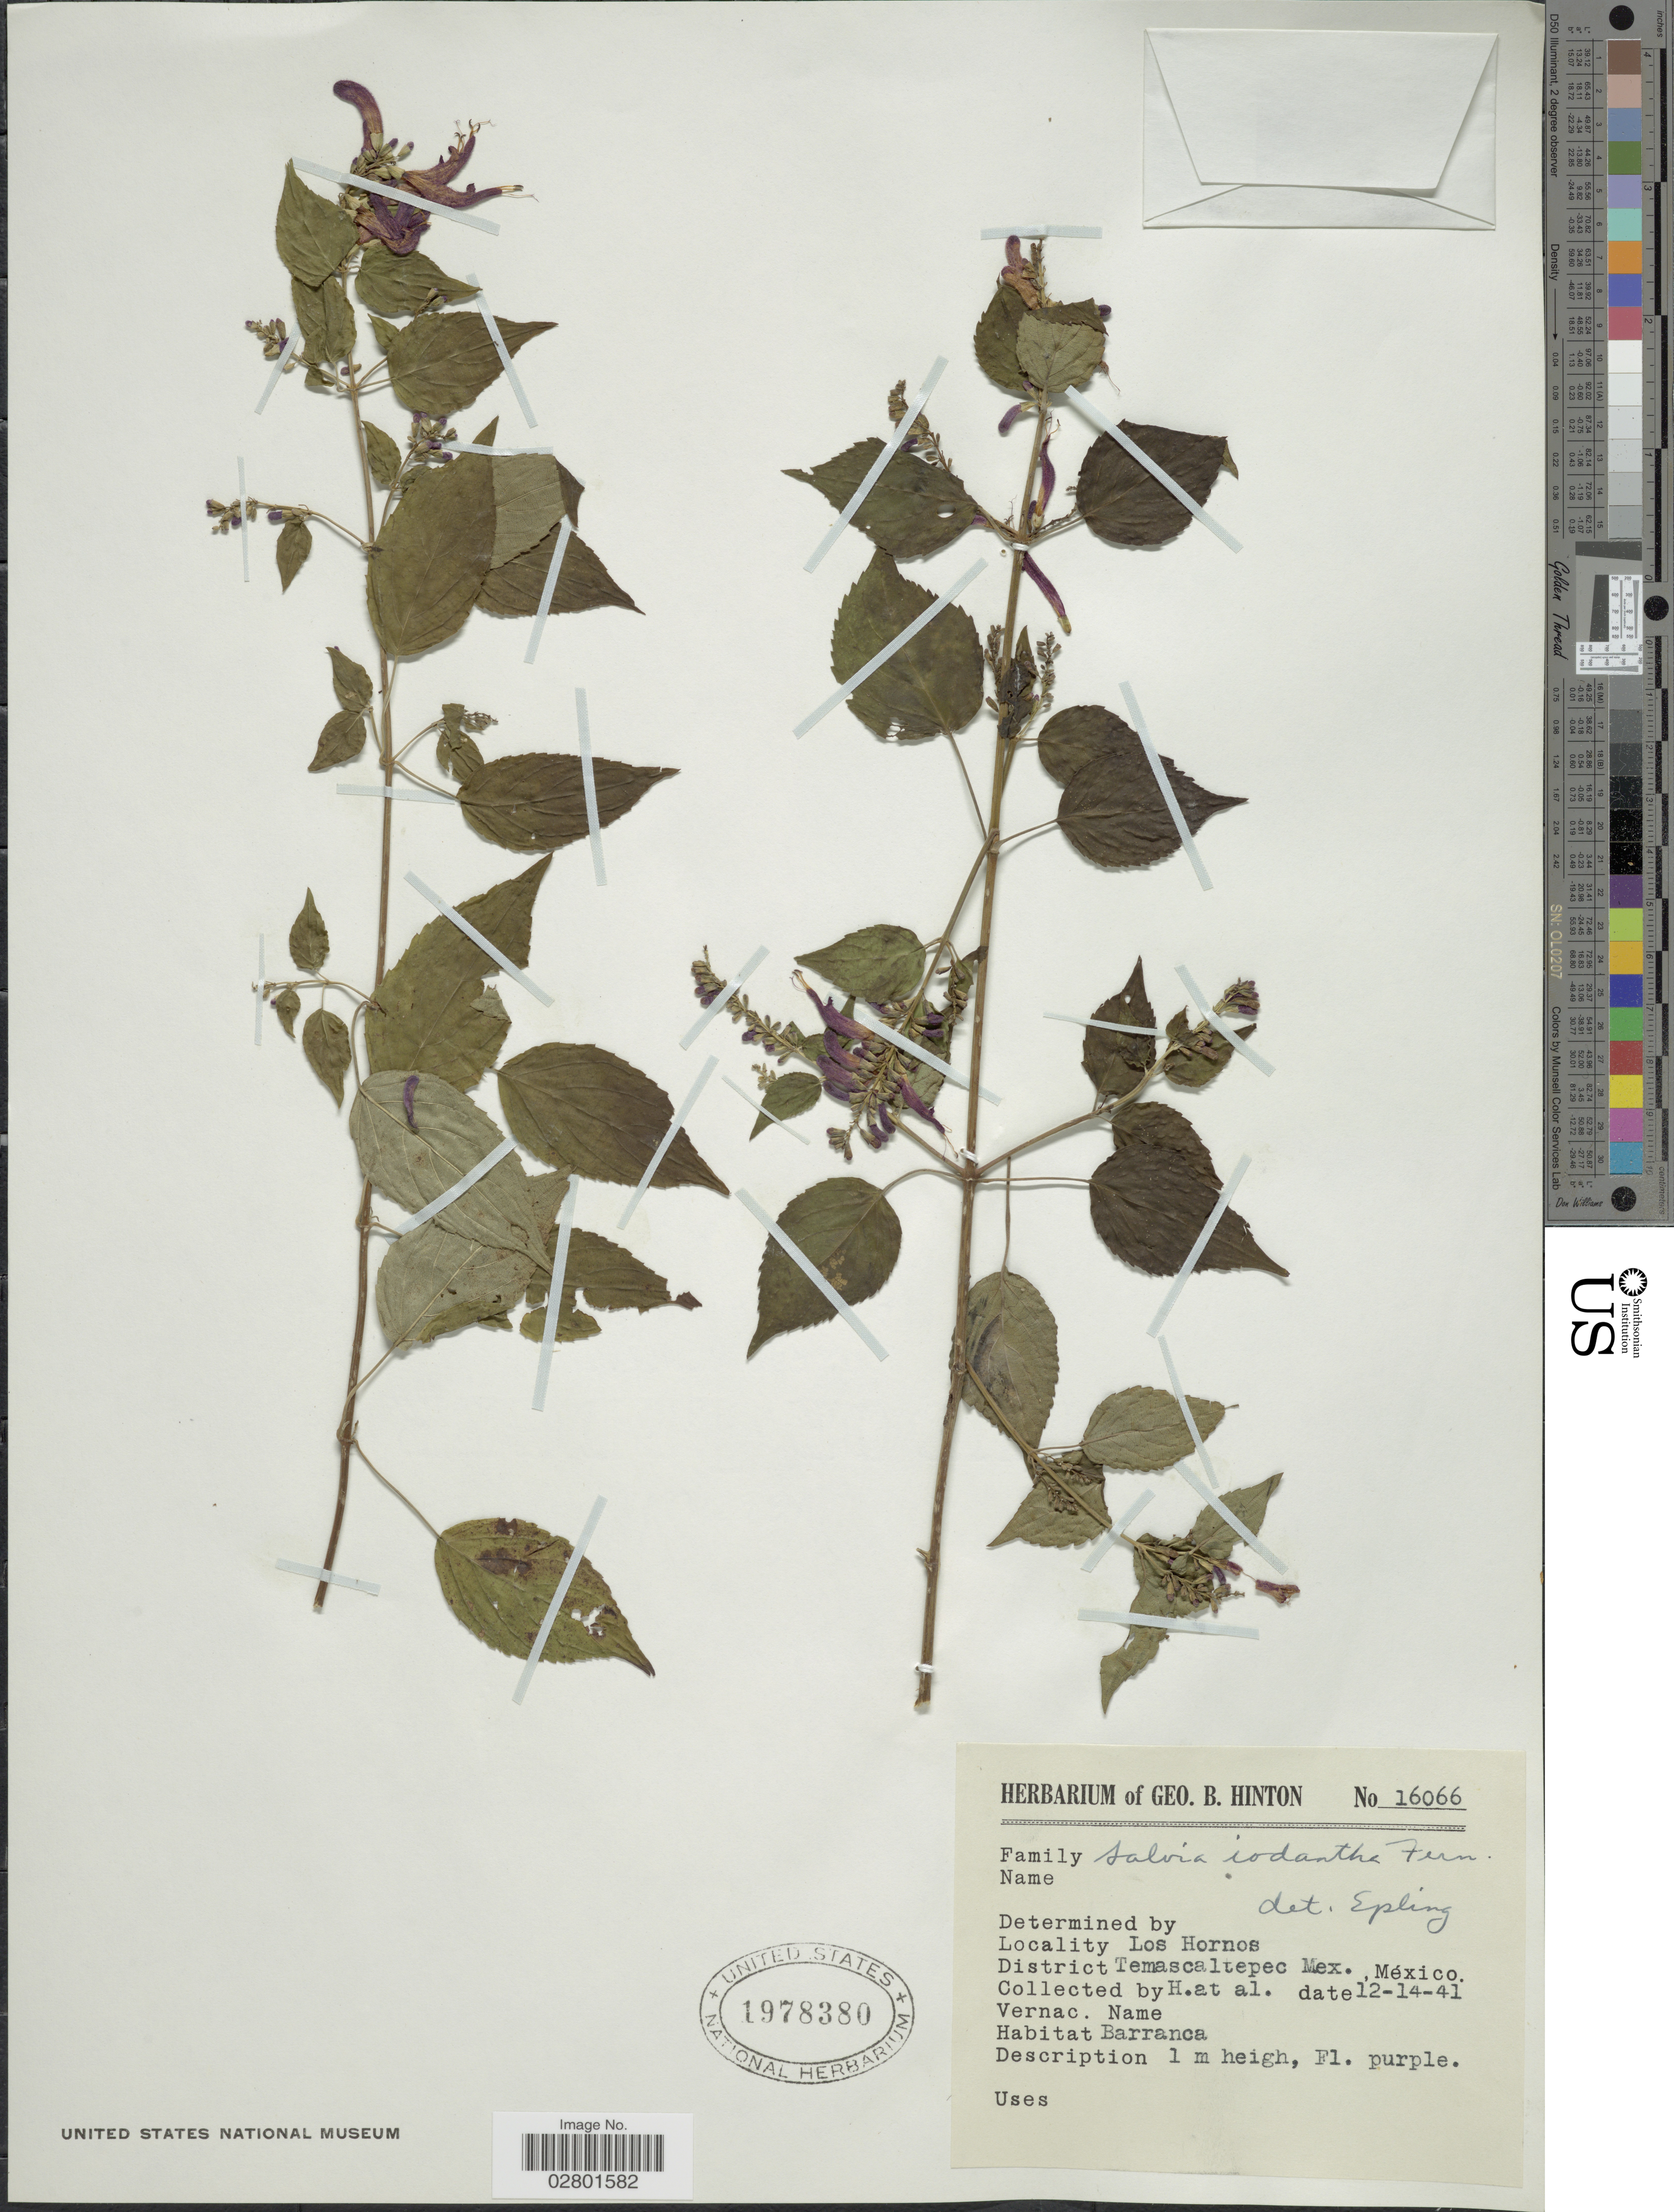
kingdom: Plantae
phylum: Tracheophyta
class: Magnoliopsida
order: Lamiales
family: Lamiaceae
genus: Salvia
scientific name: Salvia iodantha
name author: Fernald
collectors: G. B. Hinton & et al.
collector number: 16066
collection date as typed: Transcribed d/m/y: 14/12/41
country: Mexico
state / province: México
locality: Los Hornos, District Temascaltepec.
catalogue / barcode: US 1978380